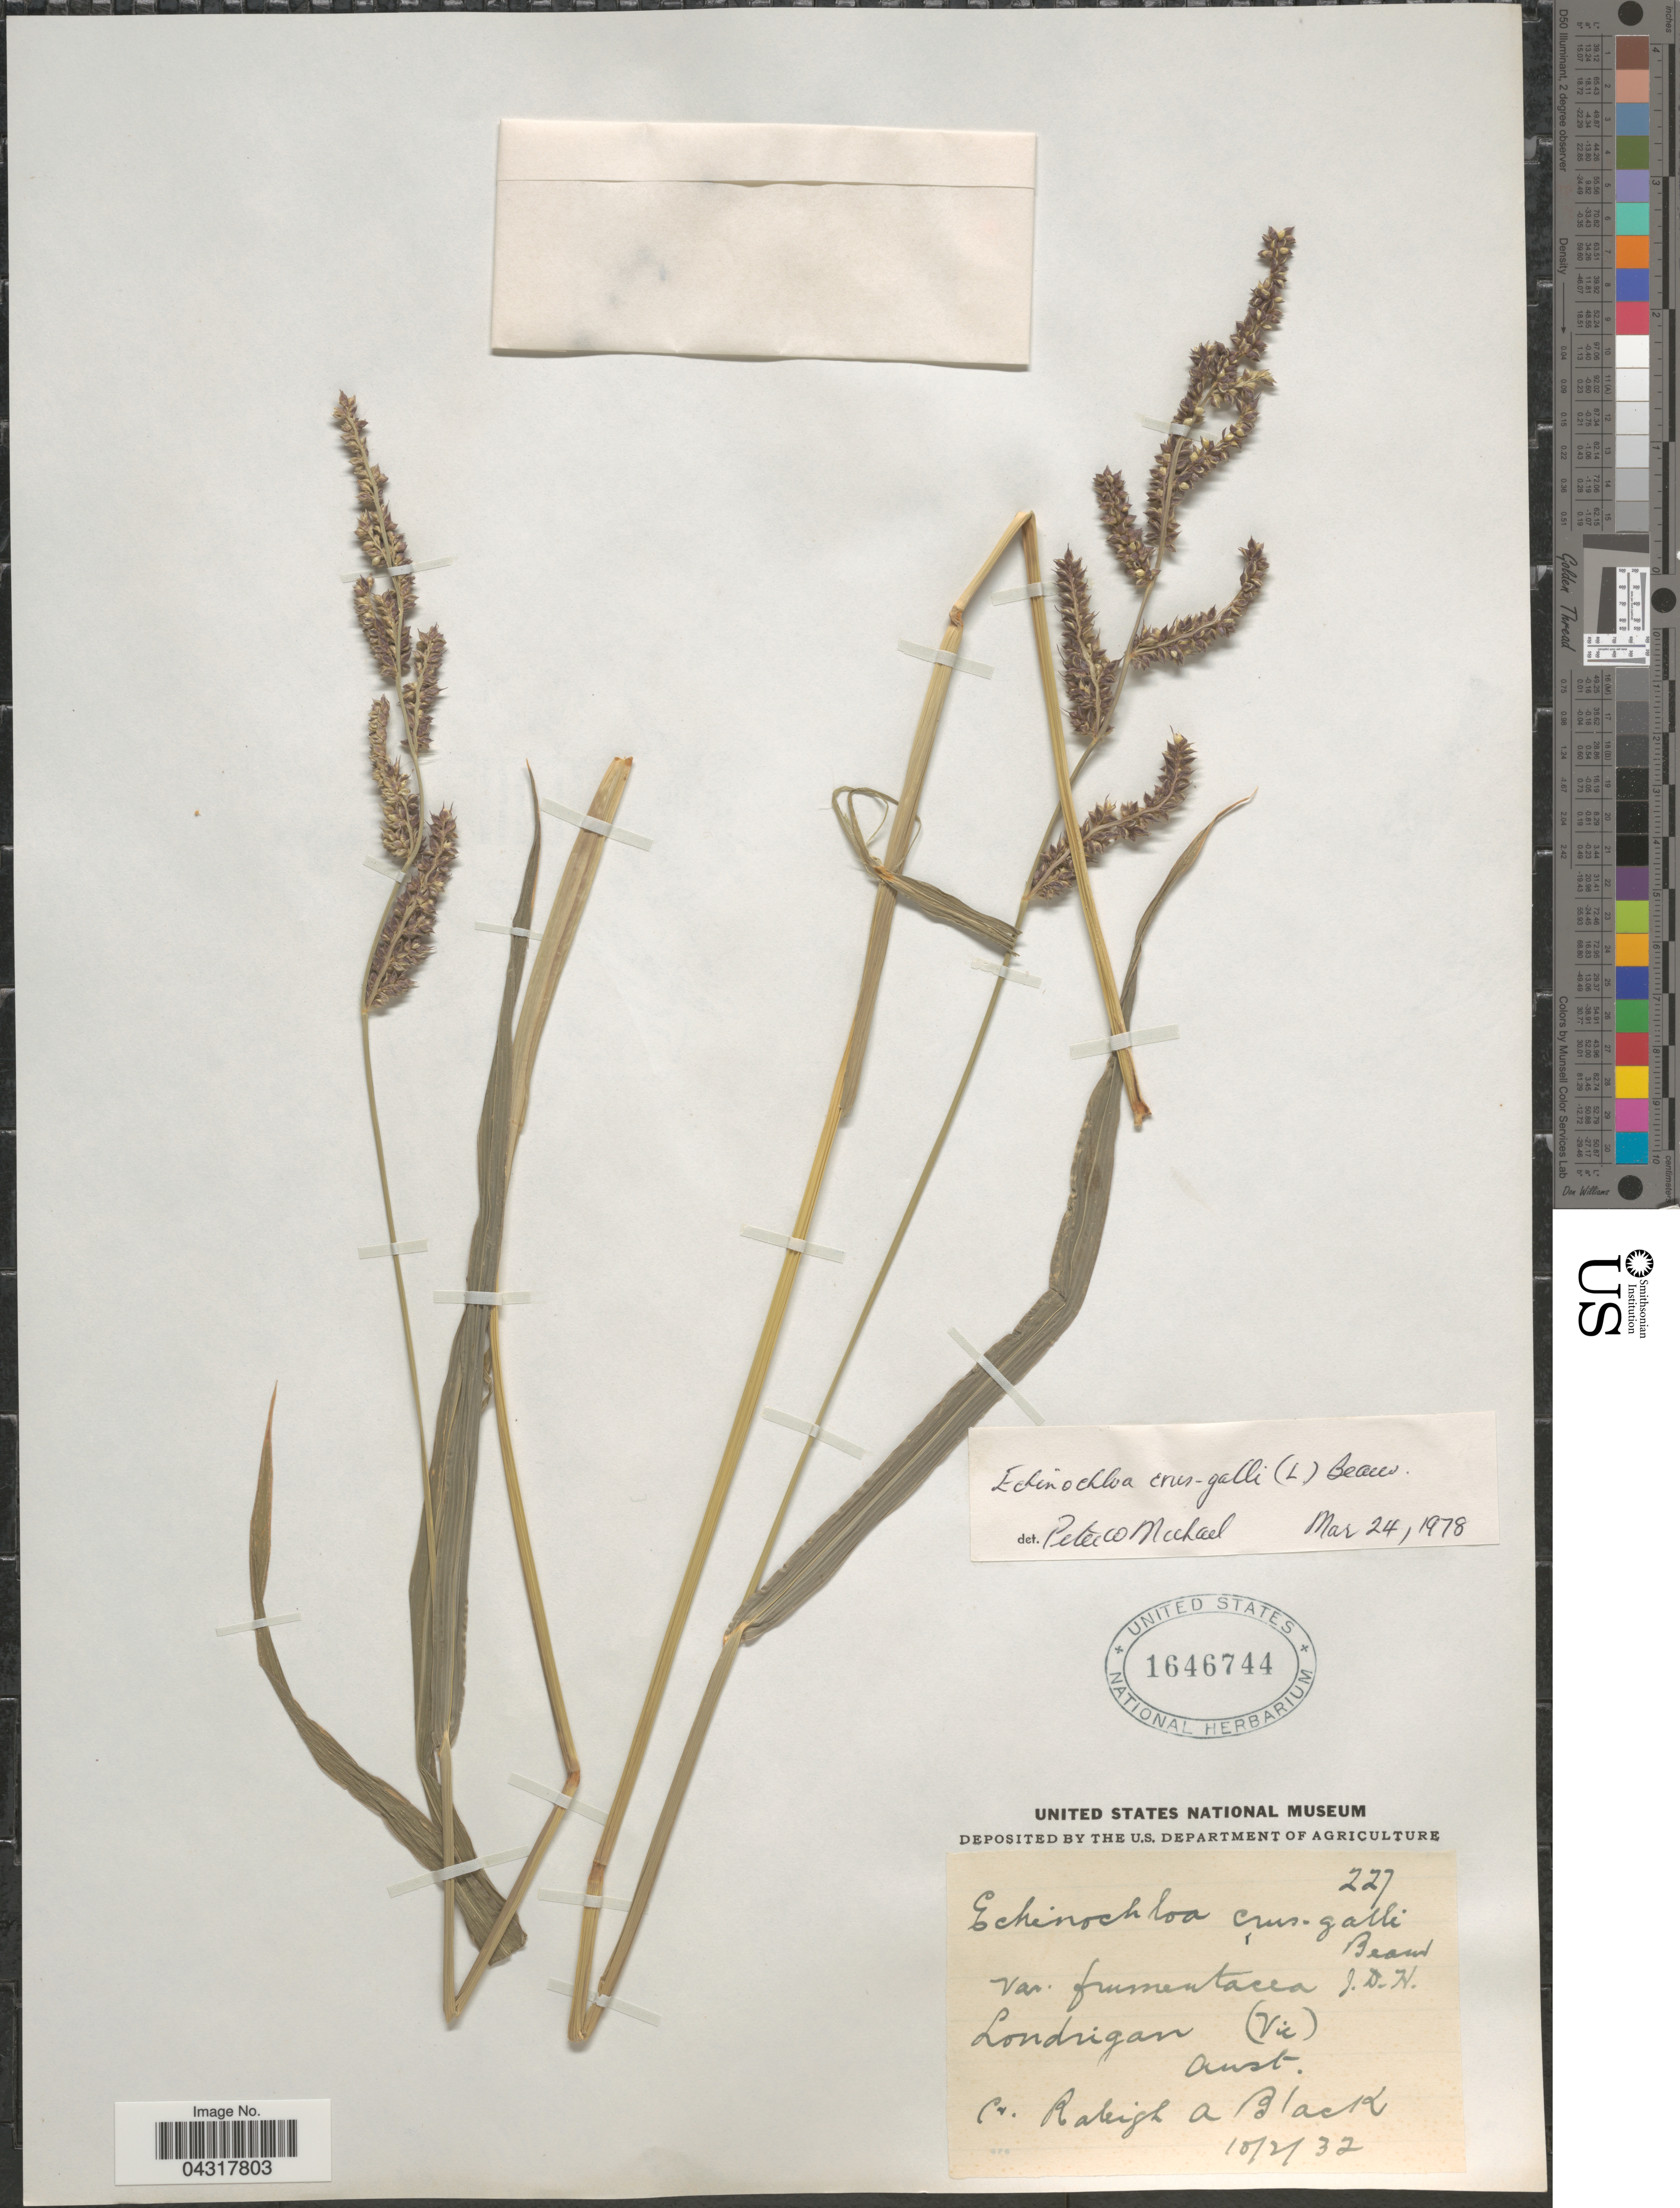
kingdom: Plantae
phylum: Tracheophyta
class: Liliopsida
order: Poales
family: Poaceae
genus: Echinochloa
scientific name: Echinochloa crus-galli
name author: (L.) P. Beauv.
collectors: R. A. Black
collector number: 227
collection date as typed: Transcribed d/m/y: 10/2/32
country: Australia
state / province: Victoria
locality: Londrigan (Vic.).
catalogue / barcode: US 1646744